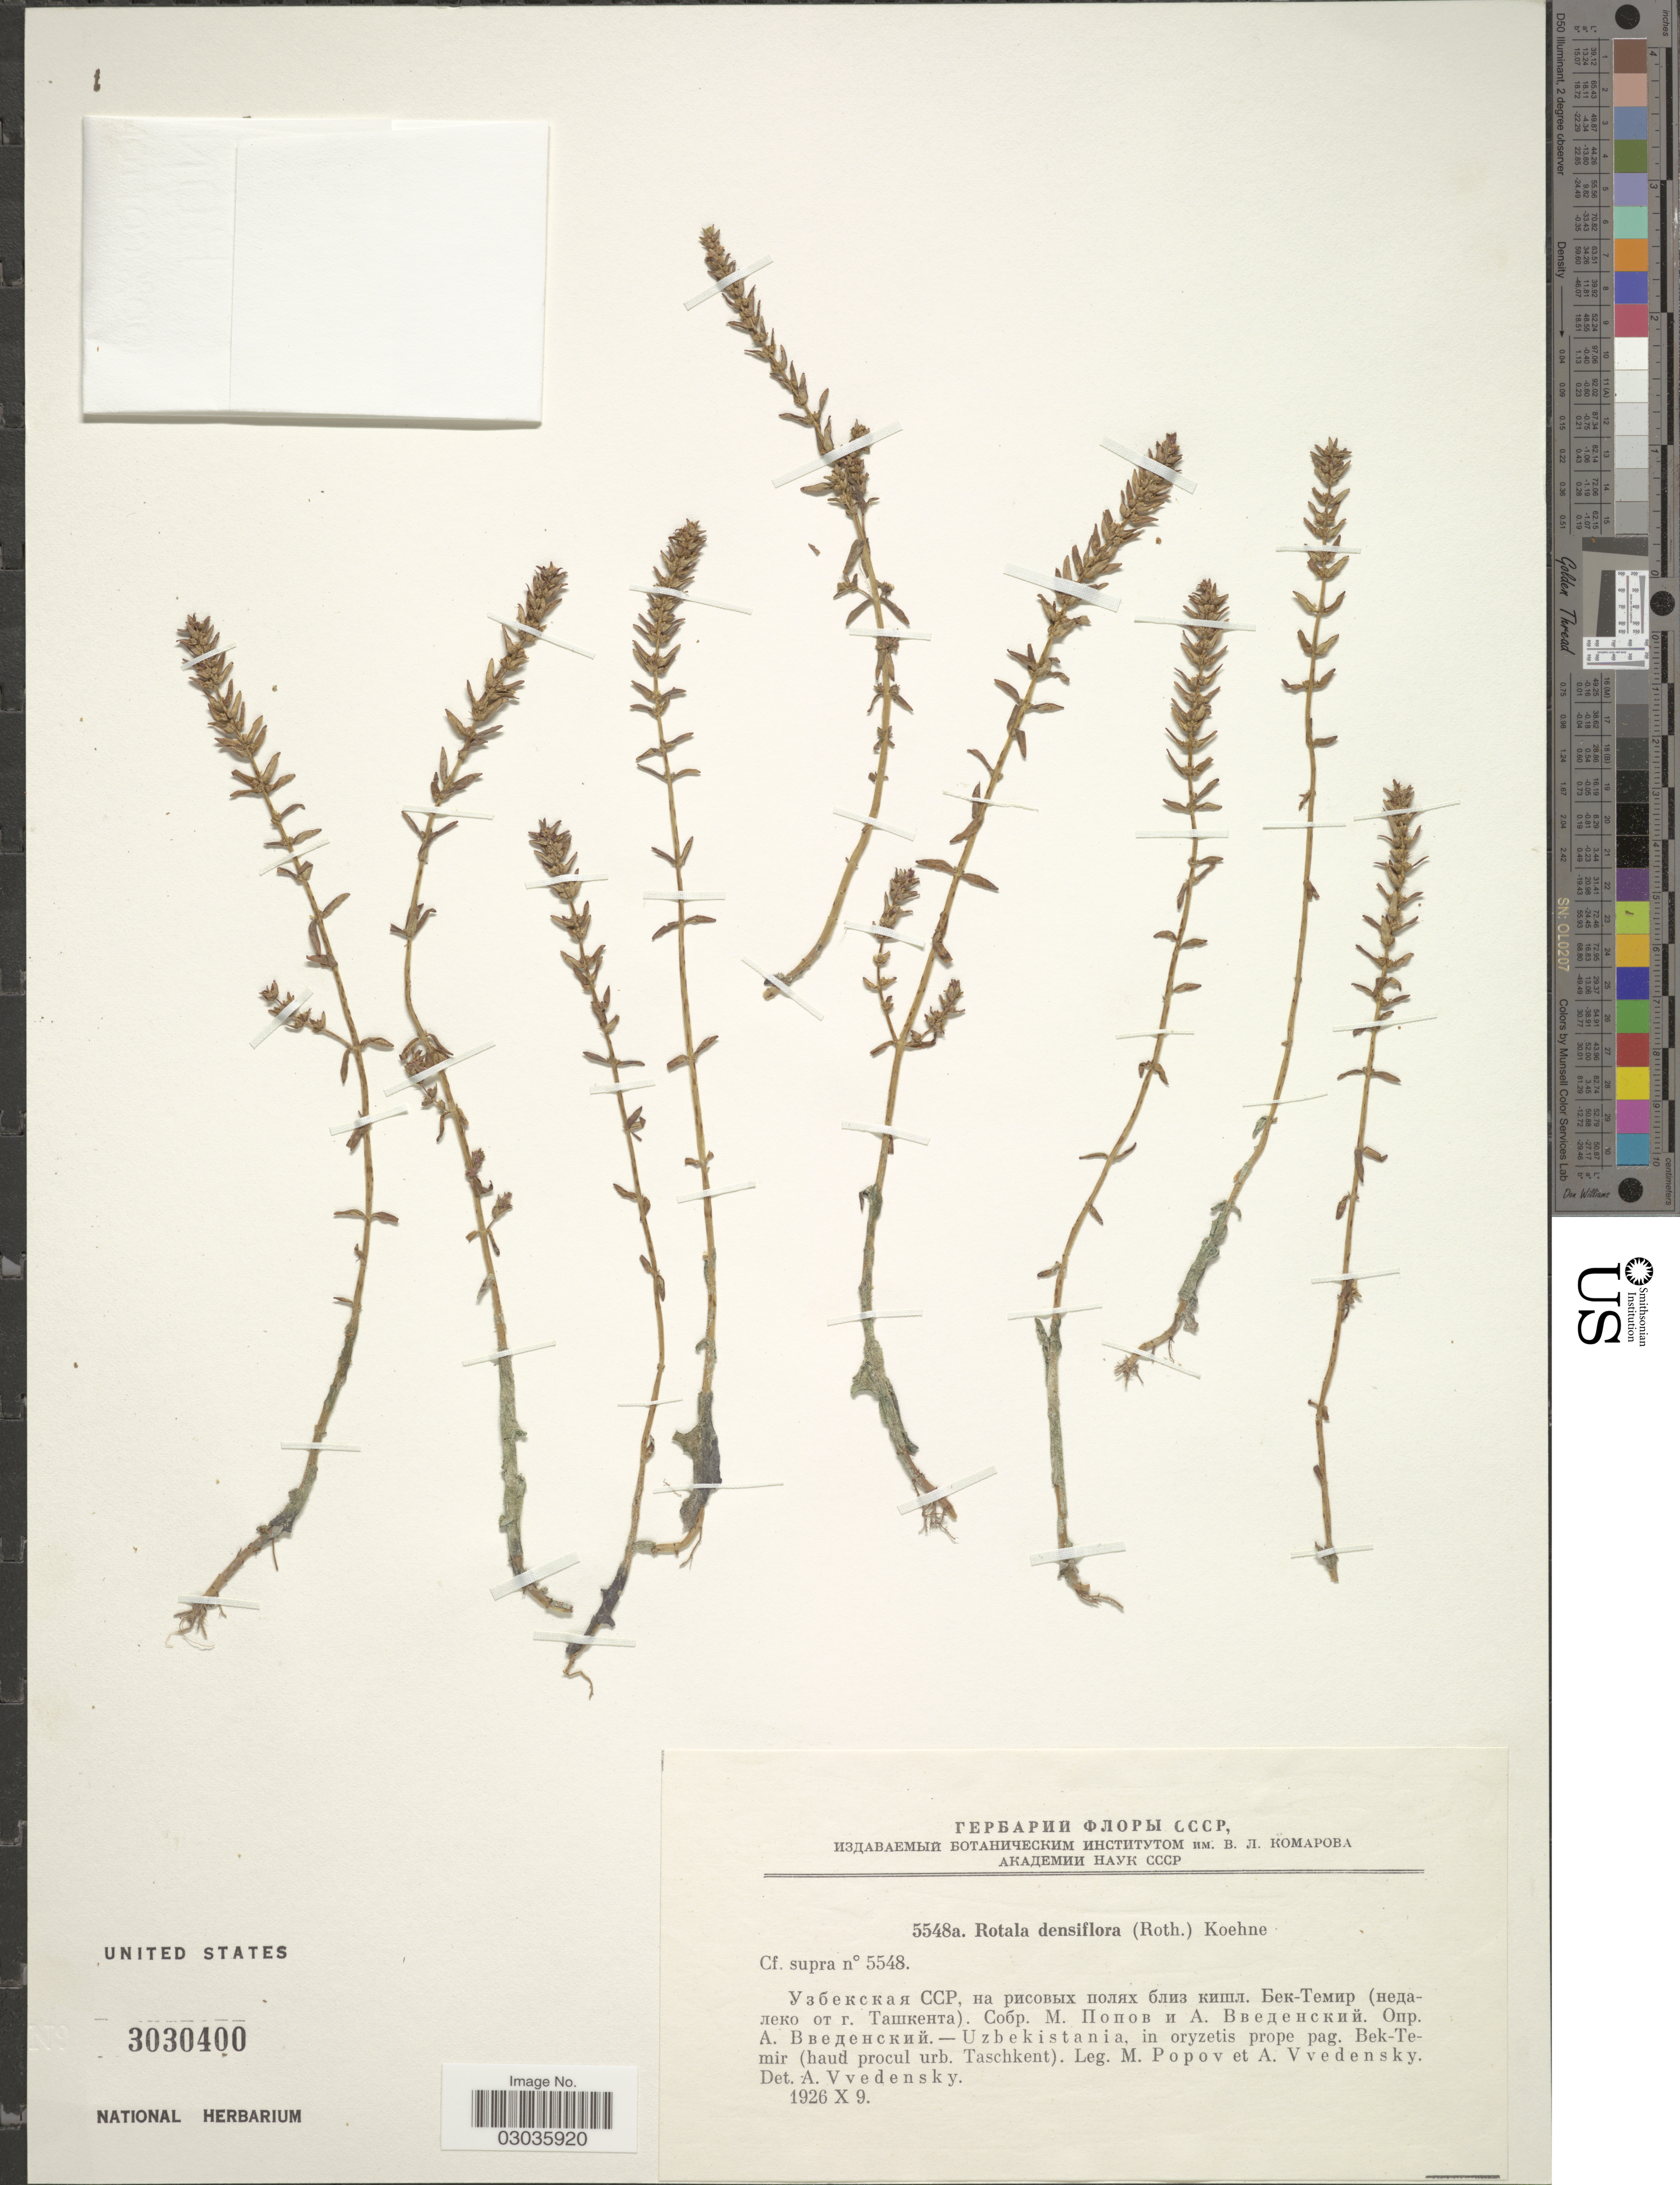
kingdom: Plantae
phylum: Tracheophyta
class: Magnoliopsida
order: Myrtales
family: Lythraceae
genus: Rotala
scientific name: Rotala densiflora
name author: (Roth) Koehne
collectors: M. Popov & A. Vvedensky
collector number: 5548a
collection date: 1926-10-09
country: Uzbekistan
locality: Uzbekistania, in oryzetis prope pag. Bek-Temir (haud procul urb. Taschkent).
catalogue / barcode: US 3030400